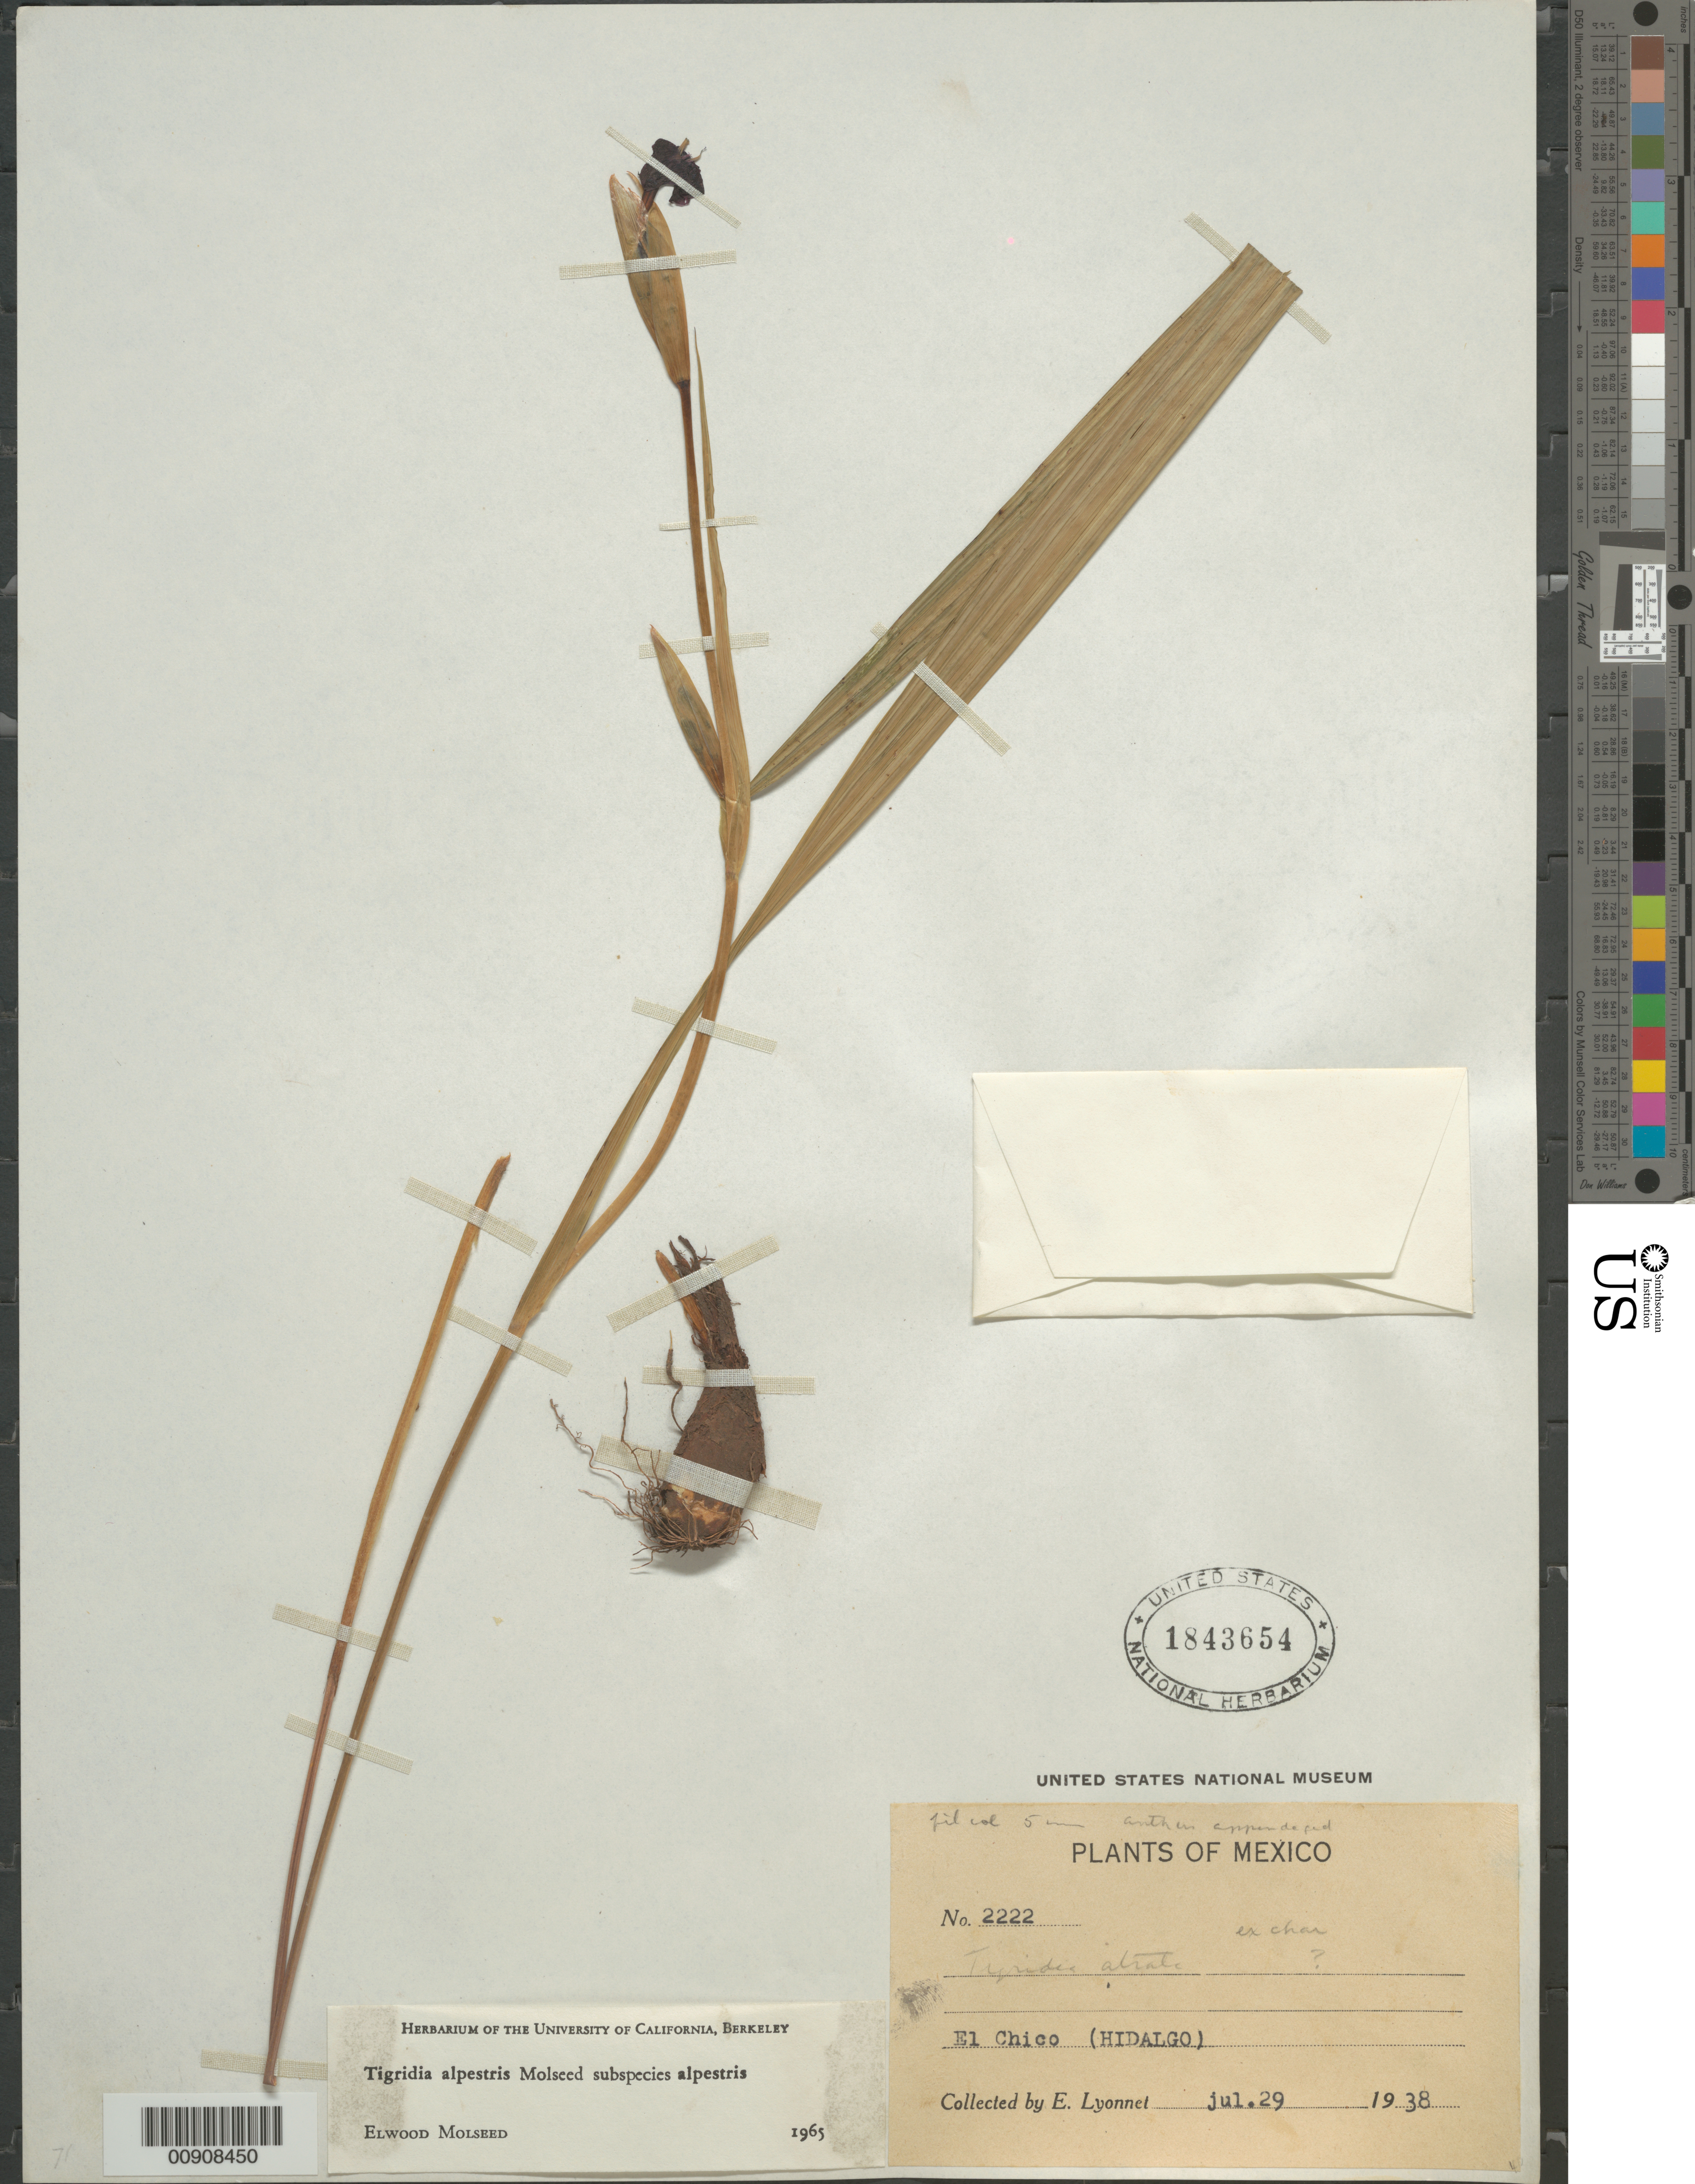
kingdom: Plantae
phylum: Tracheophyta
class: Liliopsida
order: Asparagales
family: Iridaceae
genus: Tigridia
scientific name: Tigridia alpestris subsp. alpestris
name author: Molseed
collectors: Bro. E. Lyonnet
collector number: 2222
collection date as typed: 29 Jul 1938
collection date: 1938-07-29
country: Mexico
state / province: Hidalgo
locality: El Chico (Hidalgo).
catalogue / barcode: US 1843654